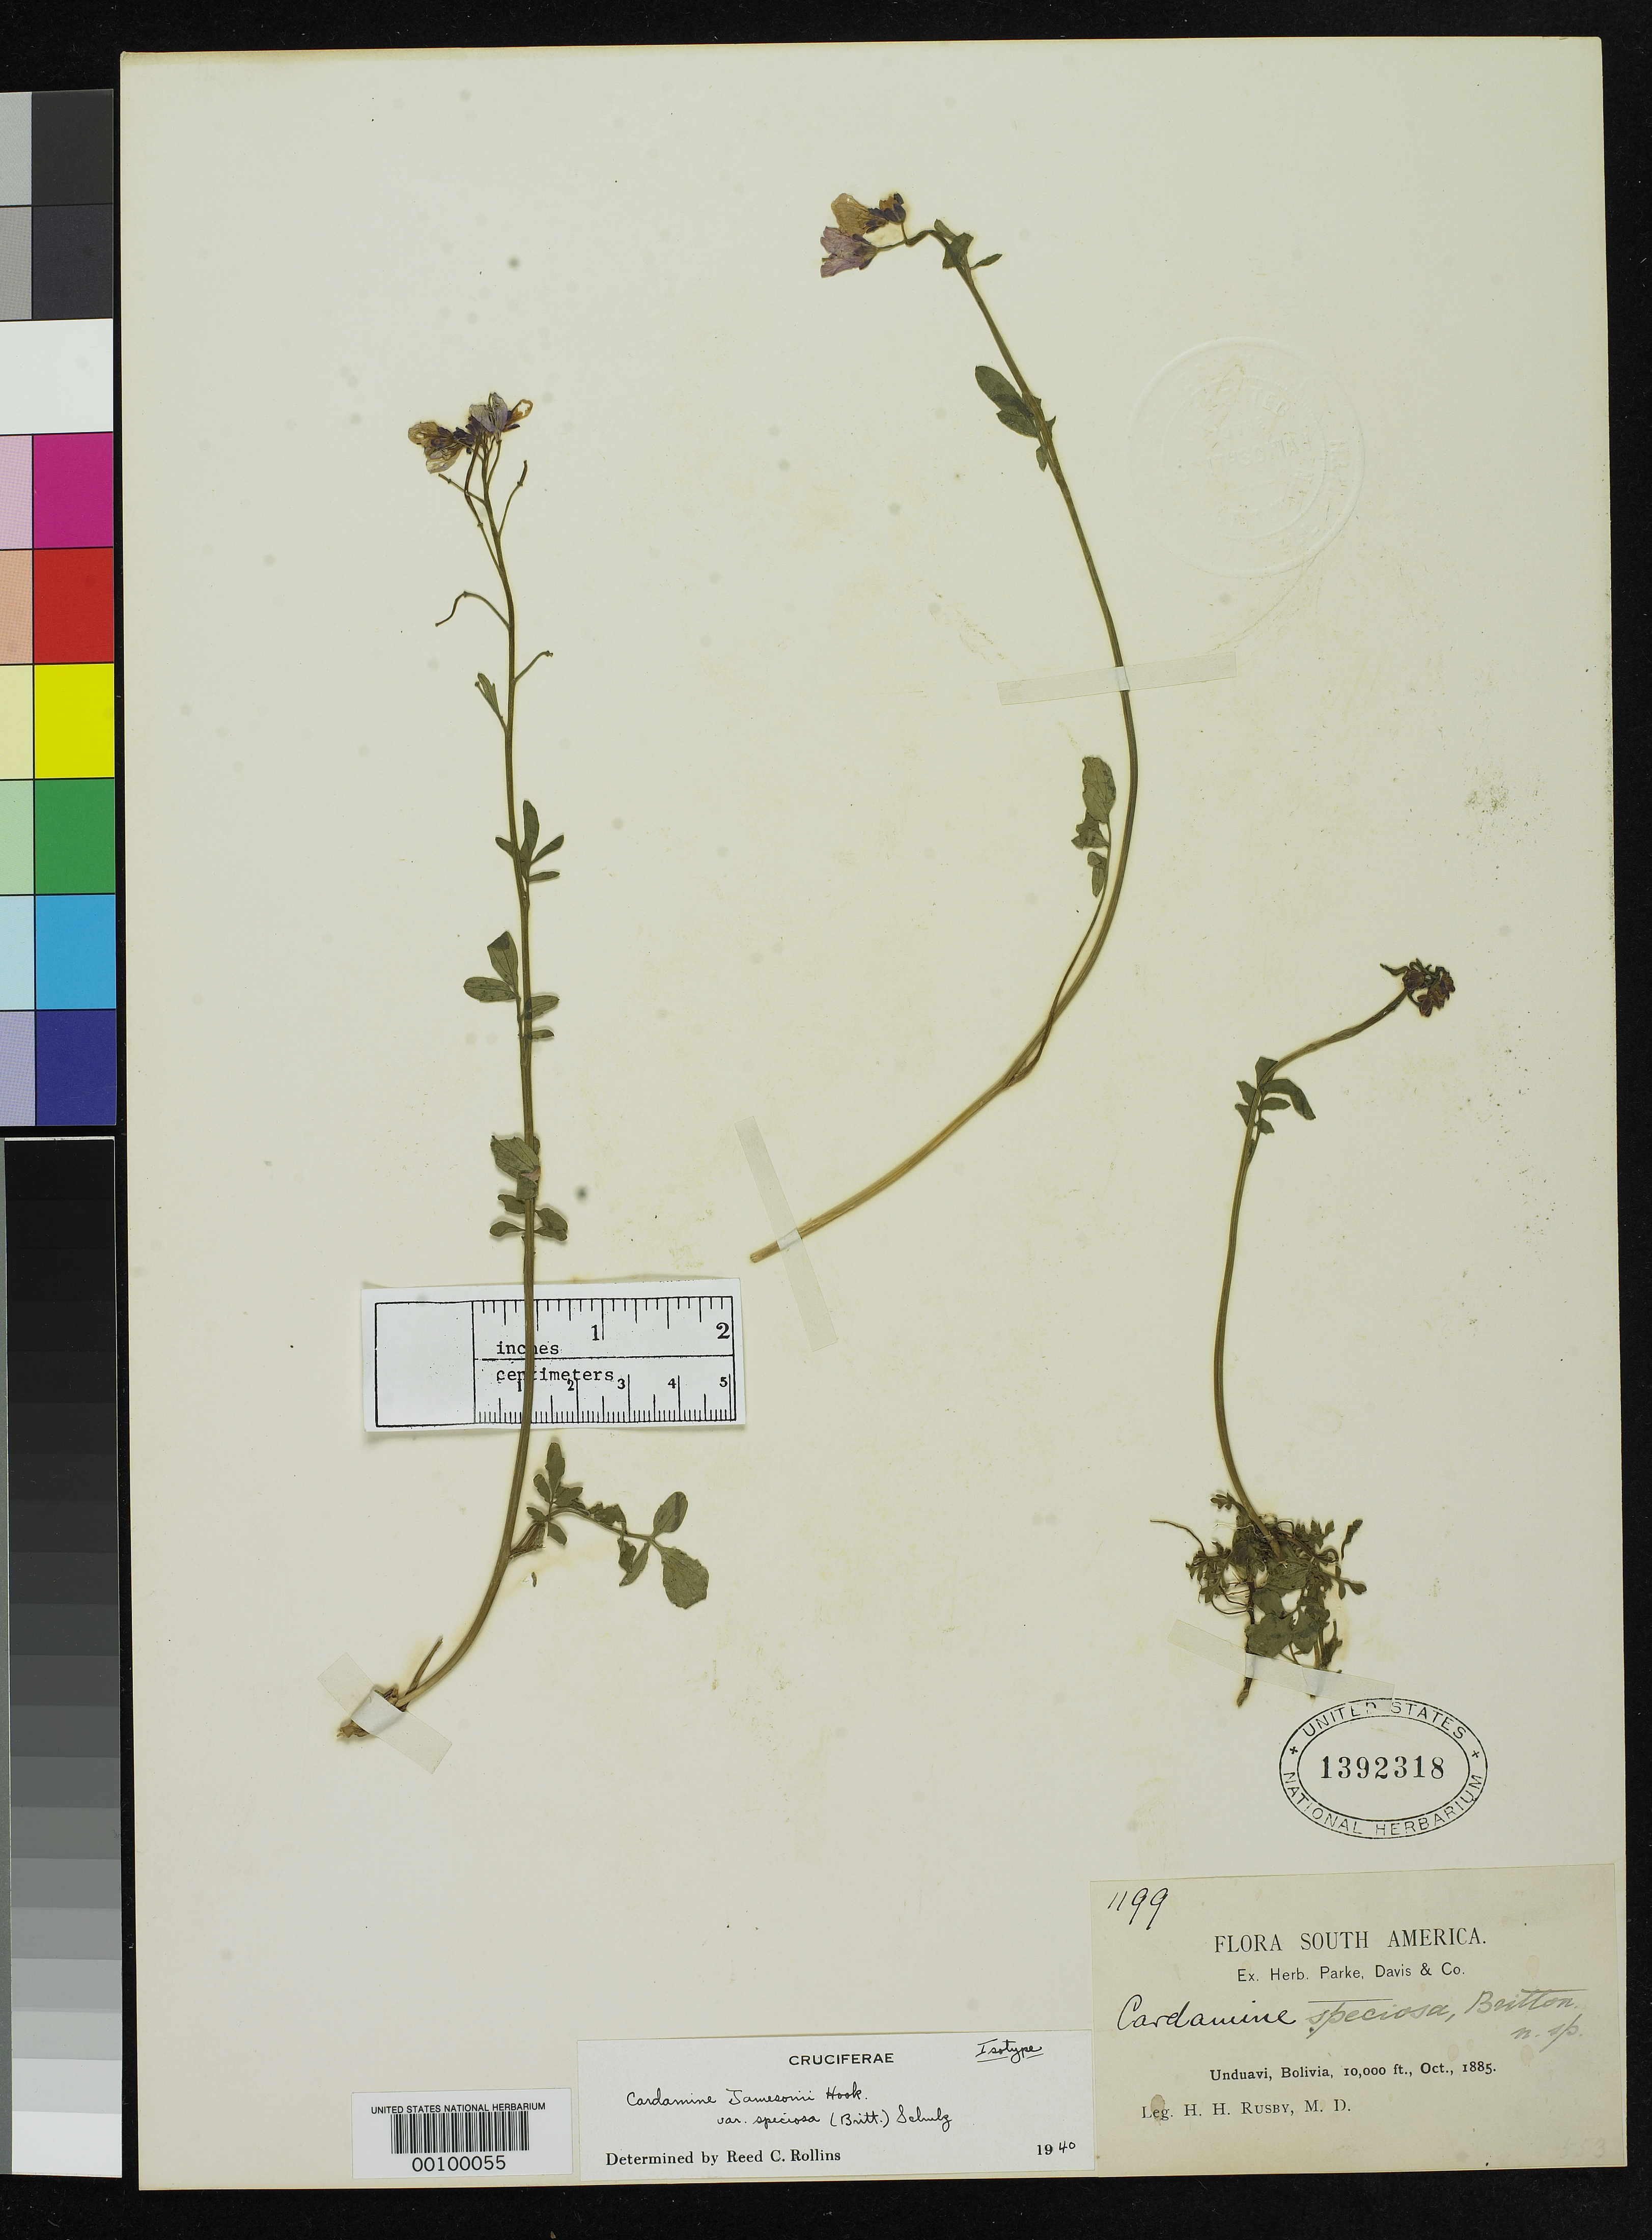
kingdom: Plantae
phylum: Tracheophyta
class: Magnoliopsida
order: Brassicales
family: Brassicaceae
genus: Cardamine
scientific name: Cardamine speciosa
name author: Britton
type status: Isotype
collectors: H. H. Rusby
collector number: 1199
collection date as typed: Oct. 1885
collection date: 1885-10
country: Bolivia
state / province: La Paz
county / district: Nor Yungas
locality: Unduavi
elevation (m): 3048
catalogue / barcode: US 1392318